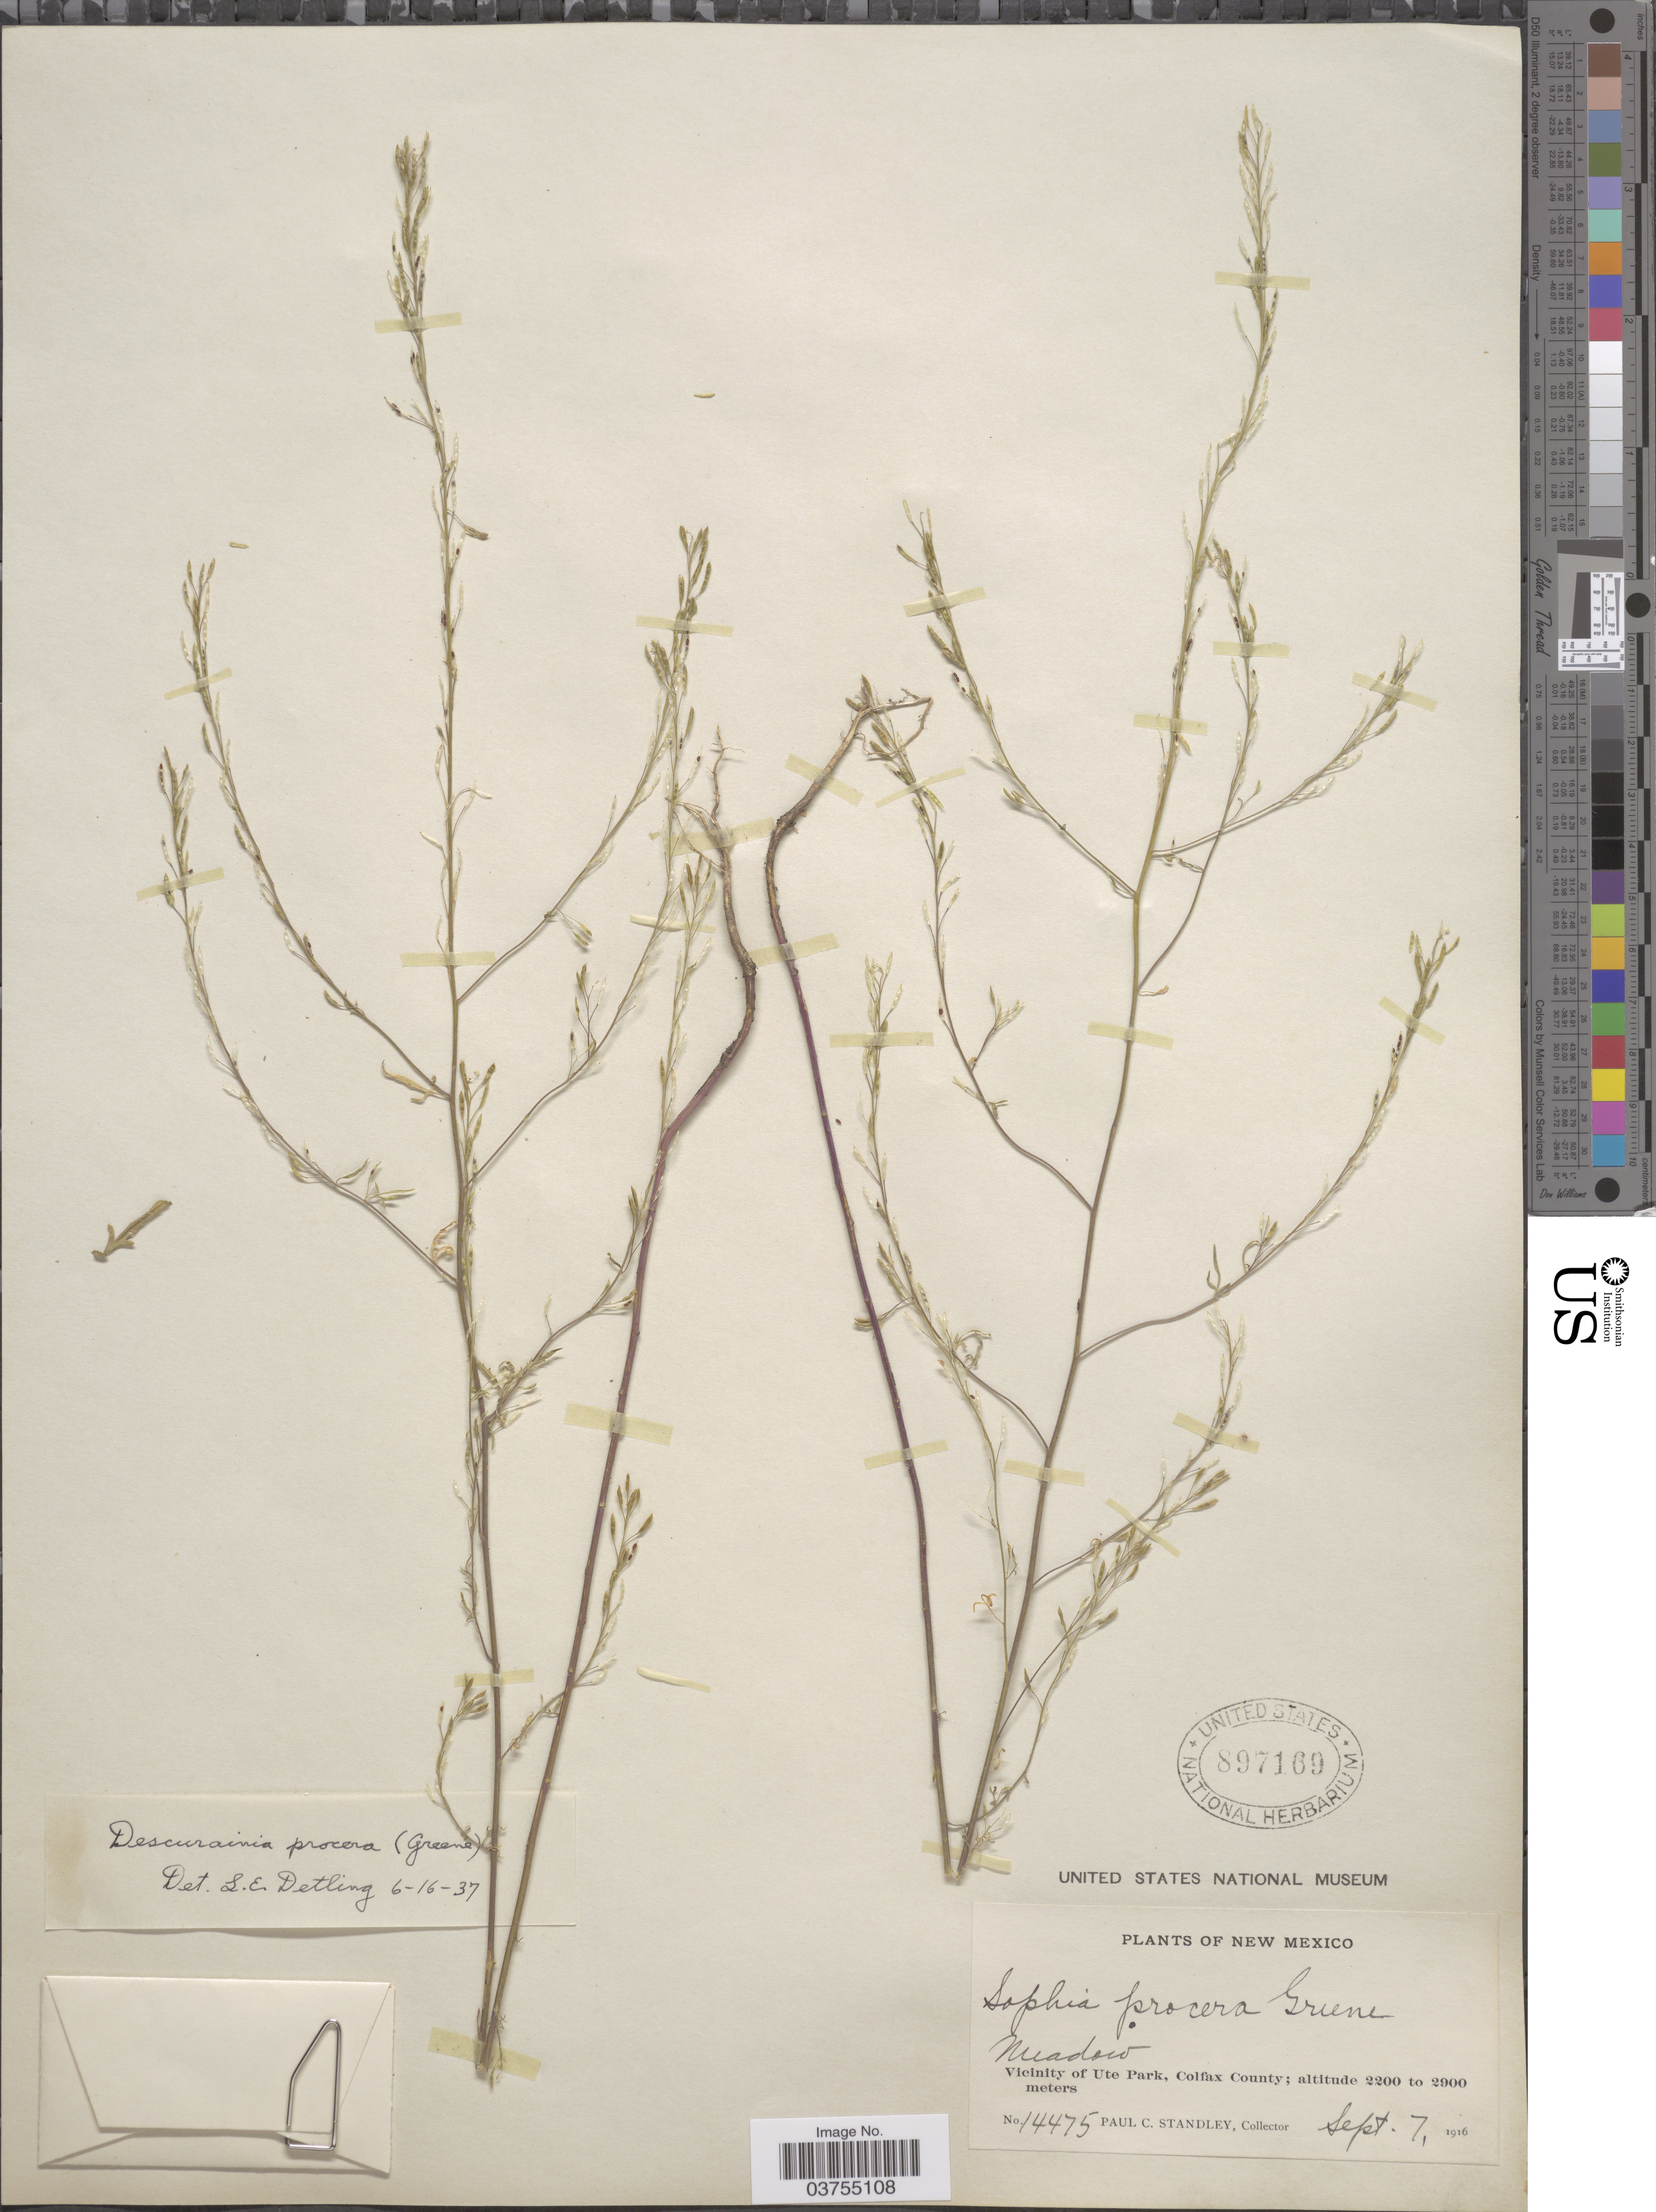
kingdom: Plantae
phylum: Tracheophyta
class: Magnoliopsida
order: Brassicales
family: Brassicaceae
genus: Descurainia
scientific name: Descurainia richardsonii subsp. procera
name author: (Greene) Detling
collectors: P. C. Standley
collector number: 14475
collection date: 1916-09-07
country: United States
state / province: New Mexico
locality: Vicinity of Ute Park, Colfax County.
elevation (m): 2200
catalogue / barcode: US 897169